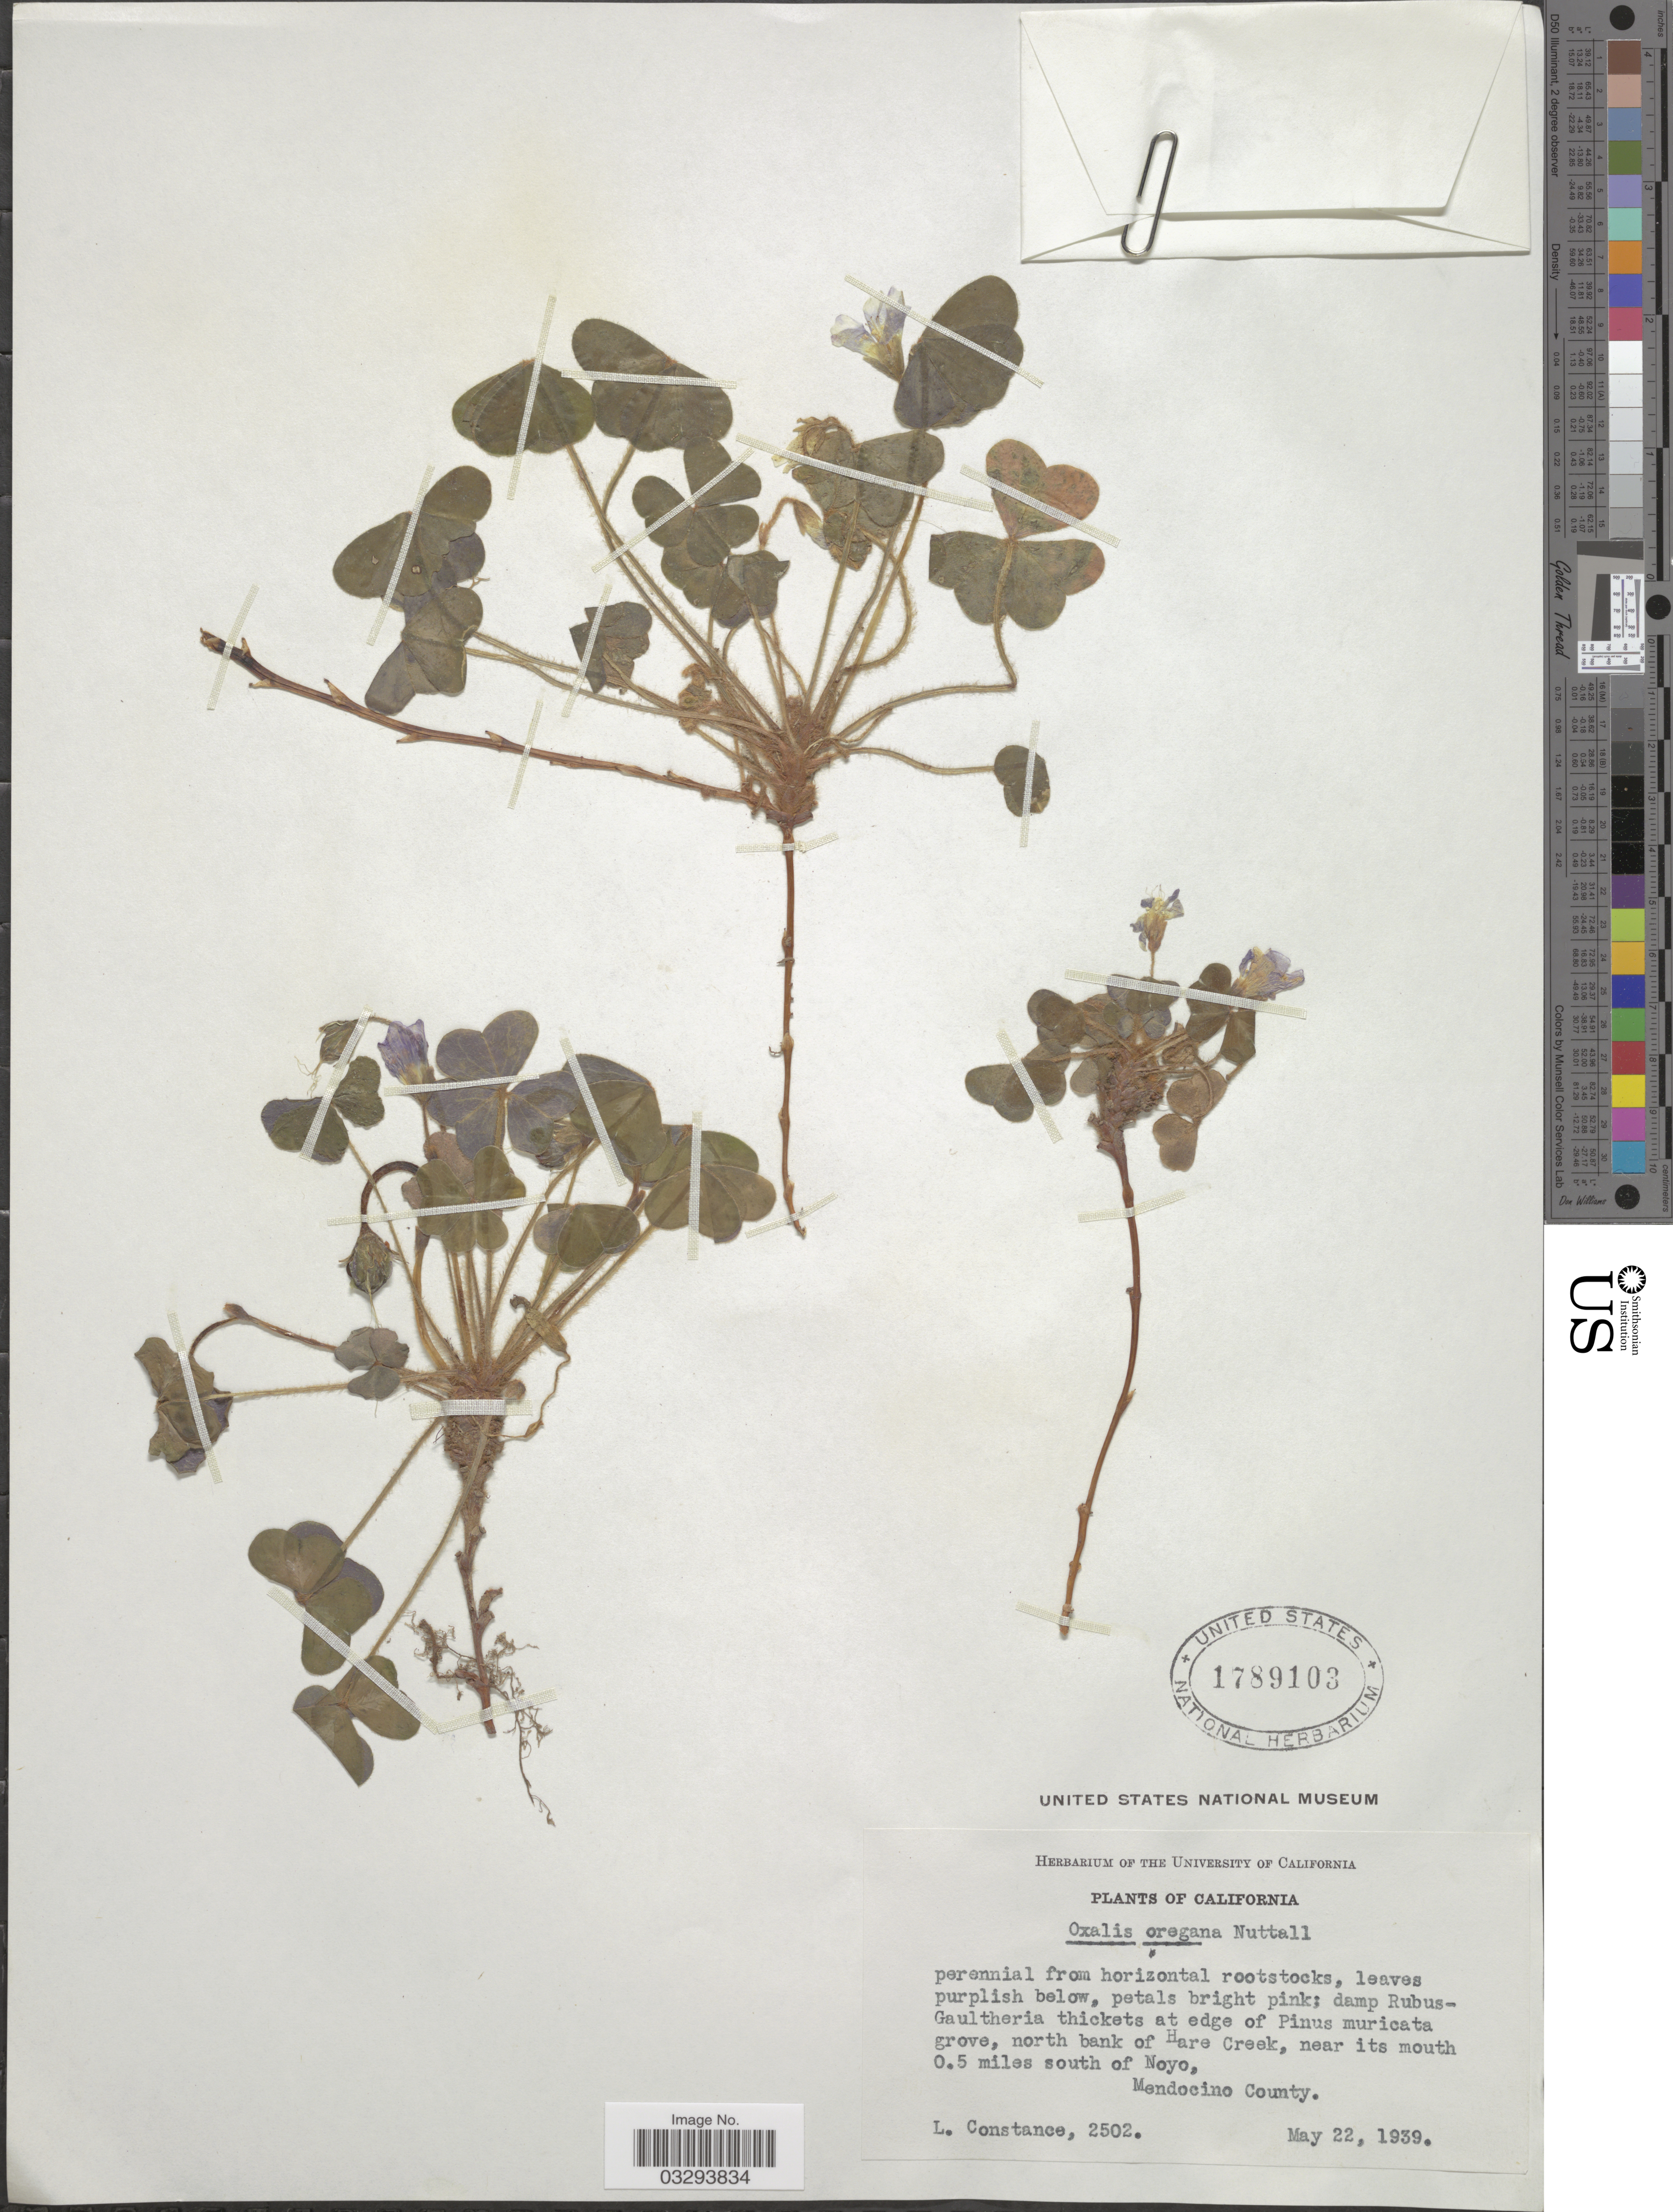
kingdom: Plantae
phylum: Tracheophyta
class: Magnoliopsida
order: Oxalidales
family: Oxalidaceae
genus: Oxalis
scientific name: Oxalis oregana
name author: Nutt.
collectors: L. Constance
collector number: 2502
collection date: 1939-05-22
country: United States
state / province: California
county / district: Mendocino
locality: North bank of Hare Creek, near its mouth 0.5 miles south of Noyo, Mendocino County.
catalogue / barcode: US 1789103